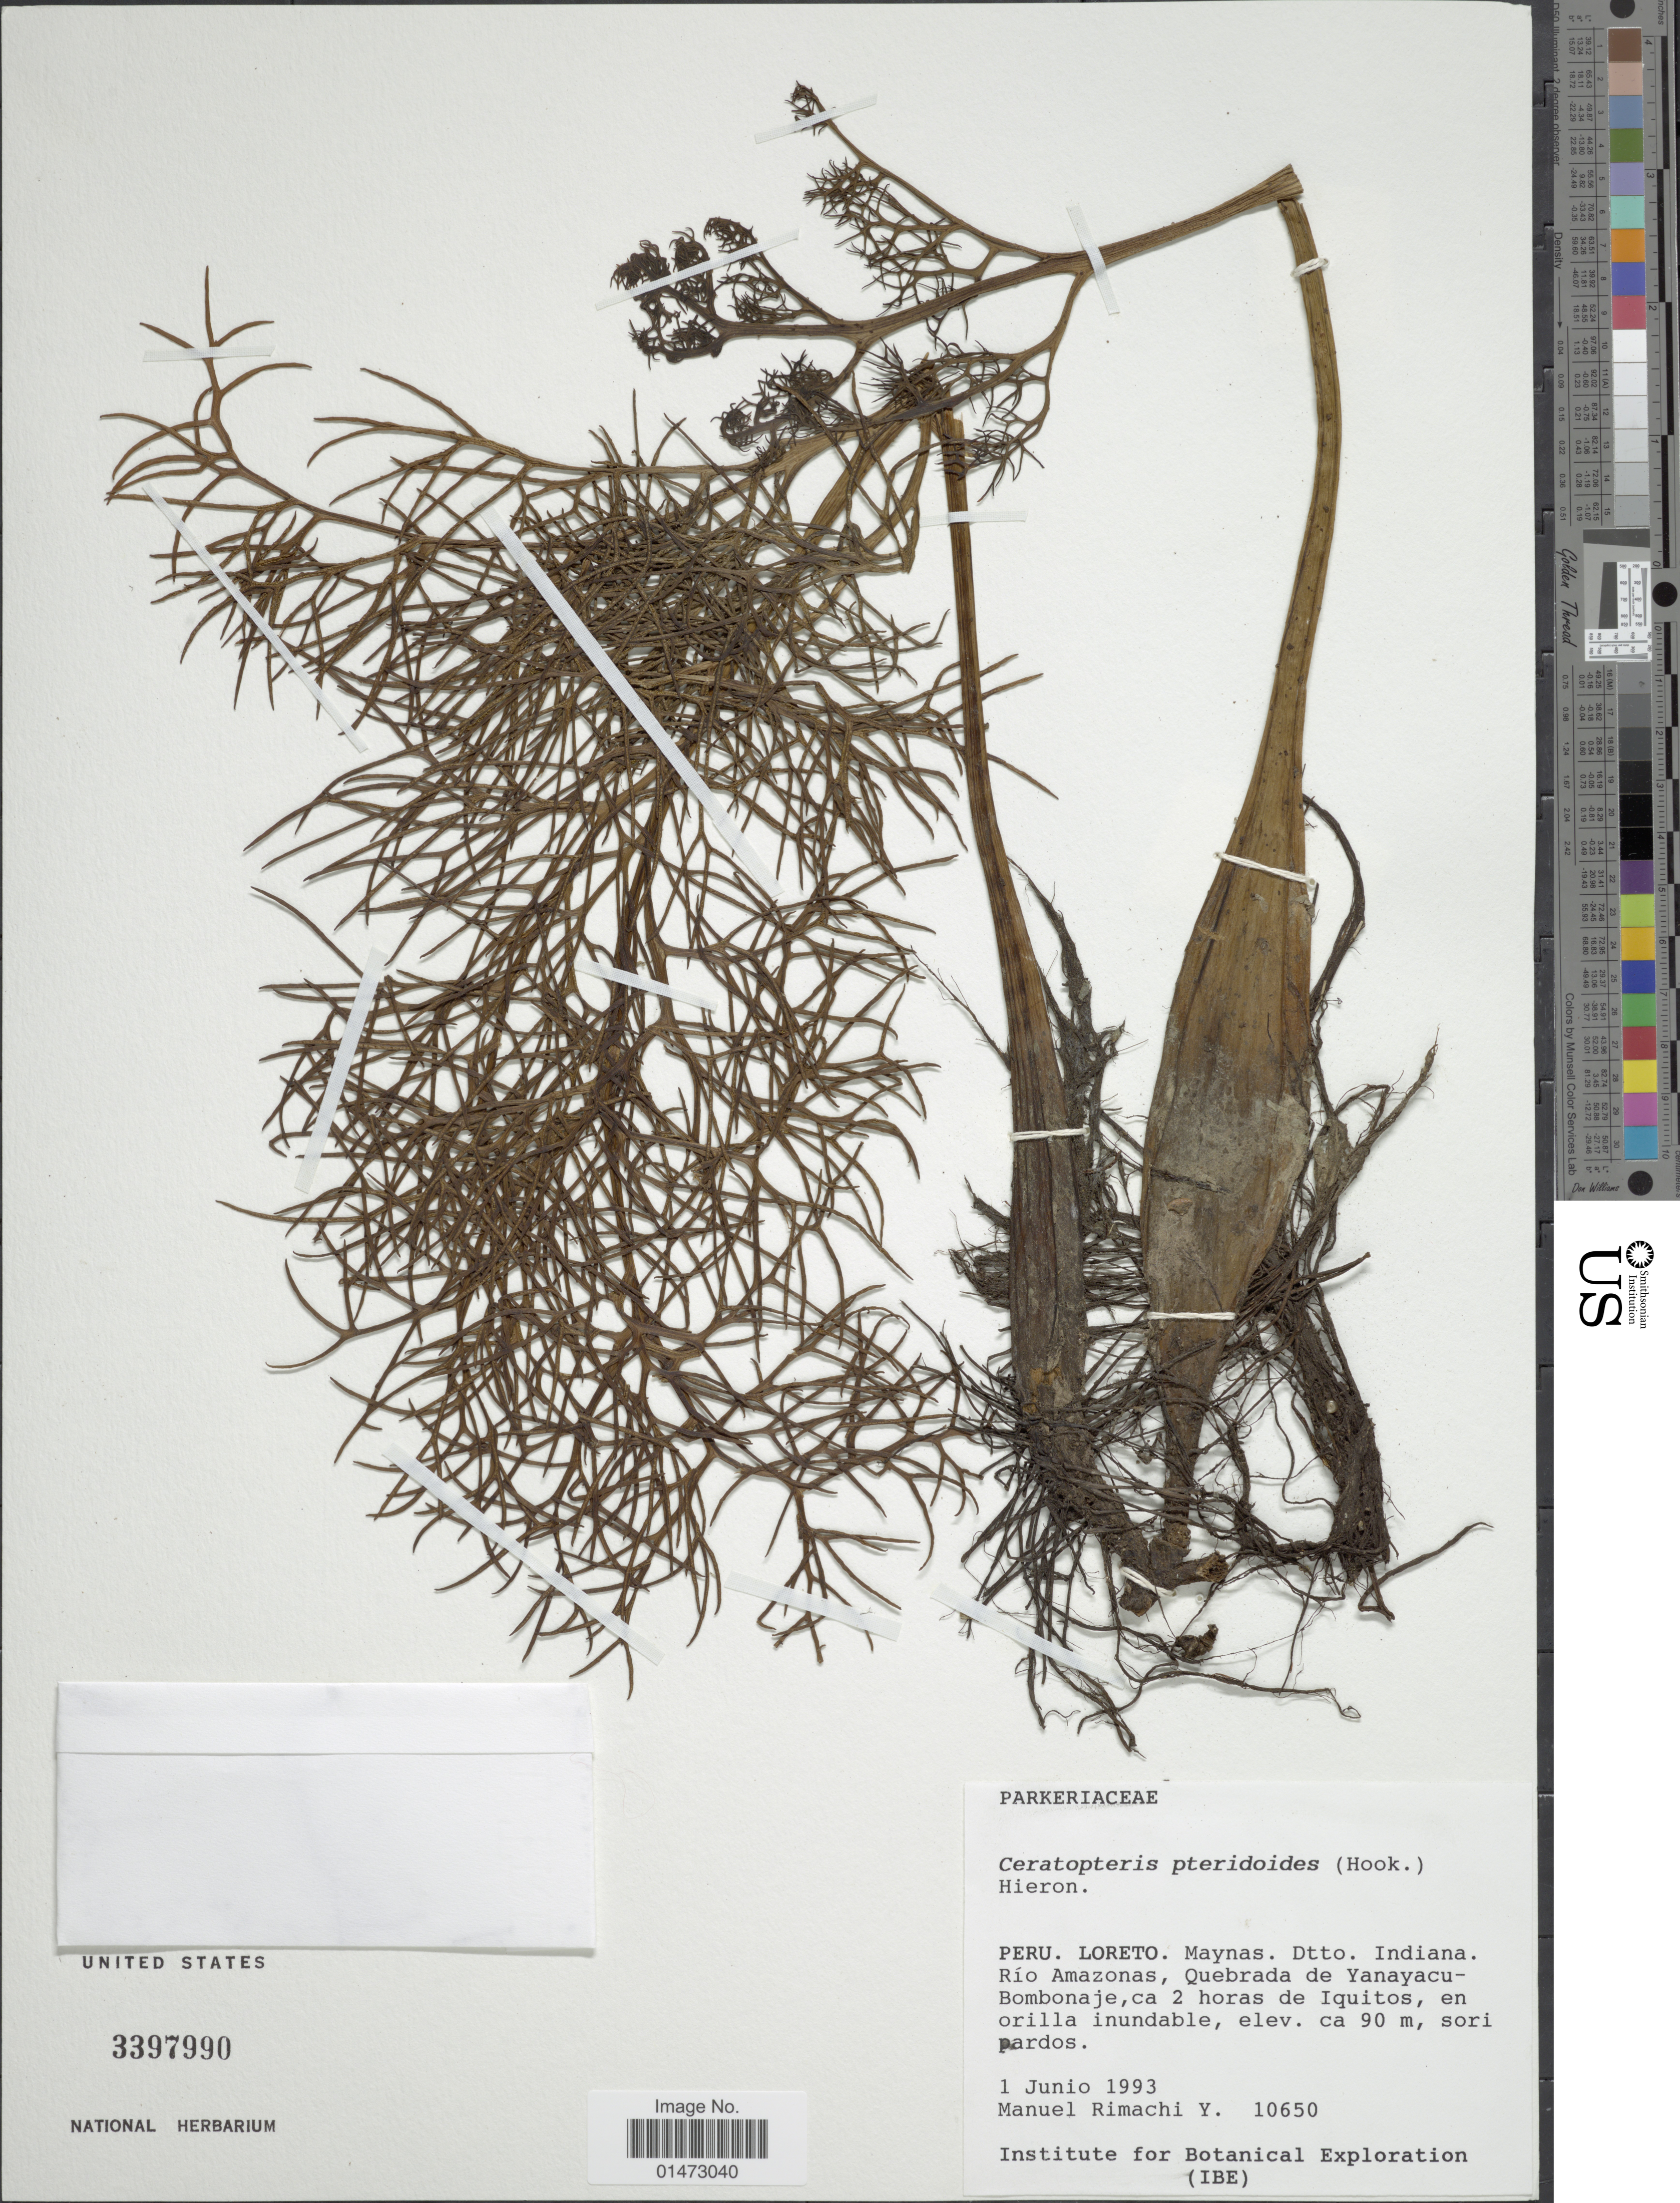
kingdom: Plantae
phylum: Tracheophyta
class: Polypodiopsida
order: Polypodiales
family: Pteridaceae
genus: Ceratopteris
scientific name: Ceratopteris pteridioides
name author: (Hook.) Hieron.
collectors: M. Rimachi Y.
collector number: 10650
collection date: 1993-06-01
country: Peru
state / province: Loreto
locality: Maynas. Dtto. Indiana. Río Amazonas, Quebrada de Yanayacu-Bombonaje, ca 2 horas de Iquitos, en orilla inundable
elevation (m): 90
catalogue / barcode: US 3397990